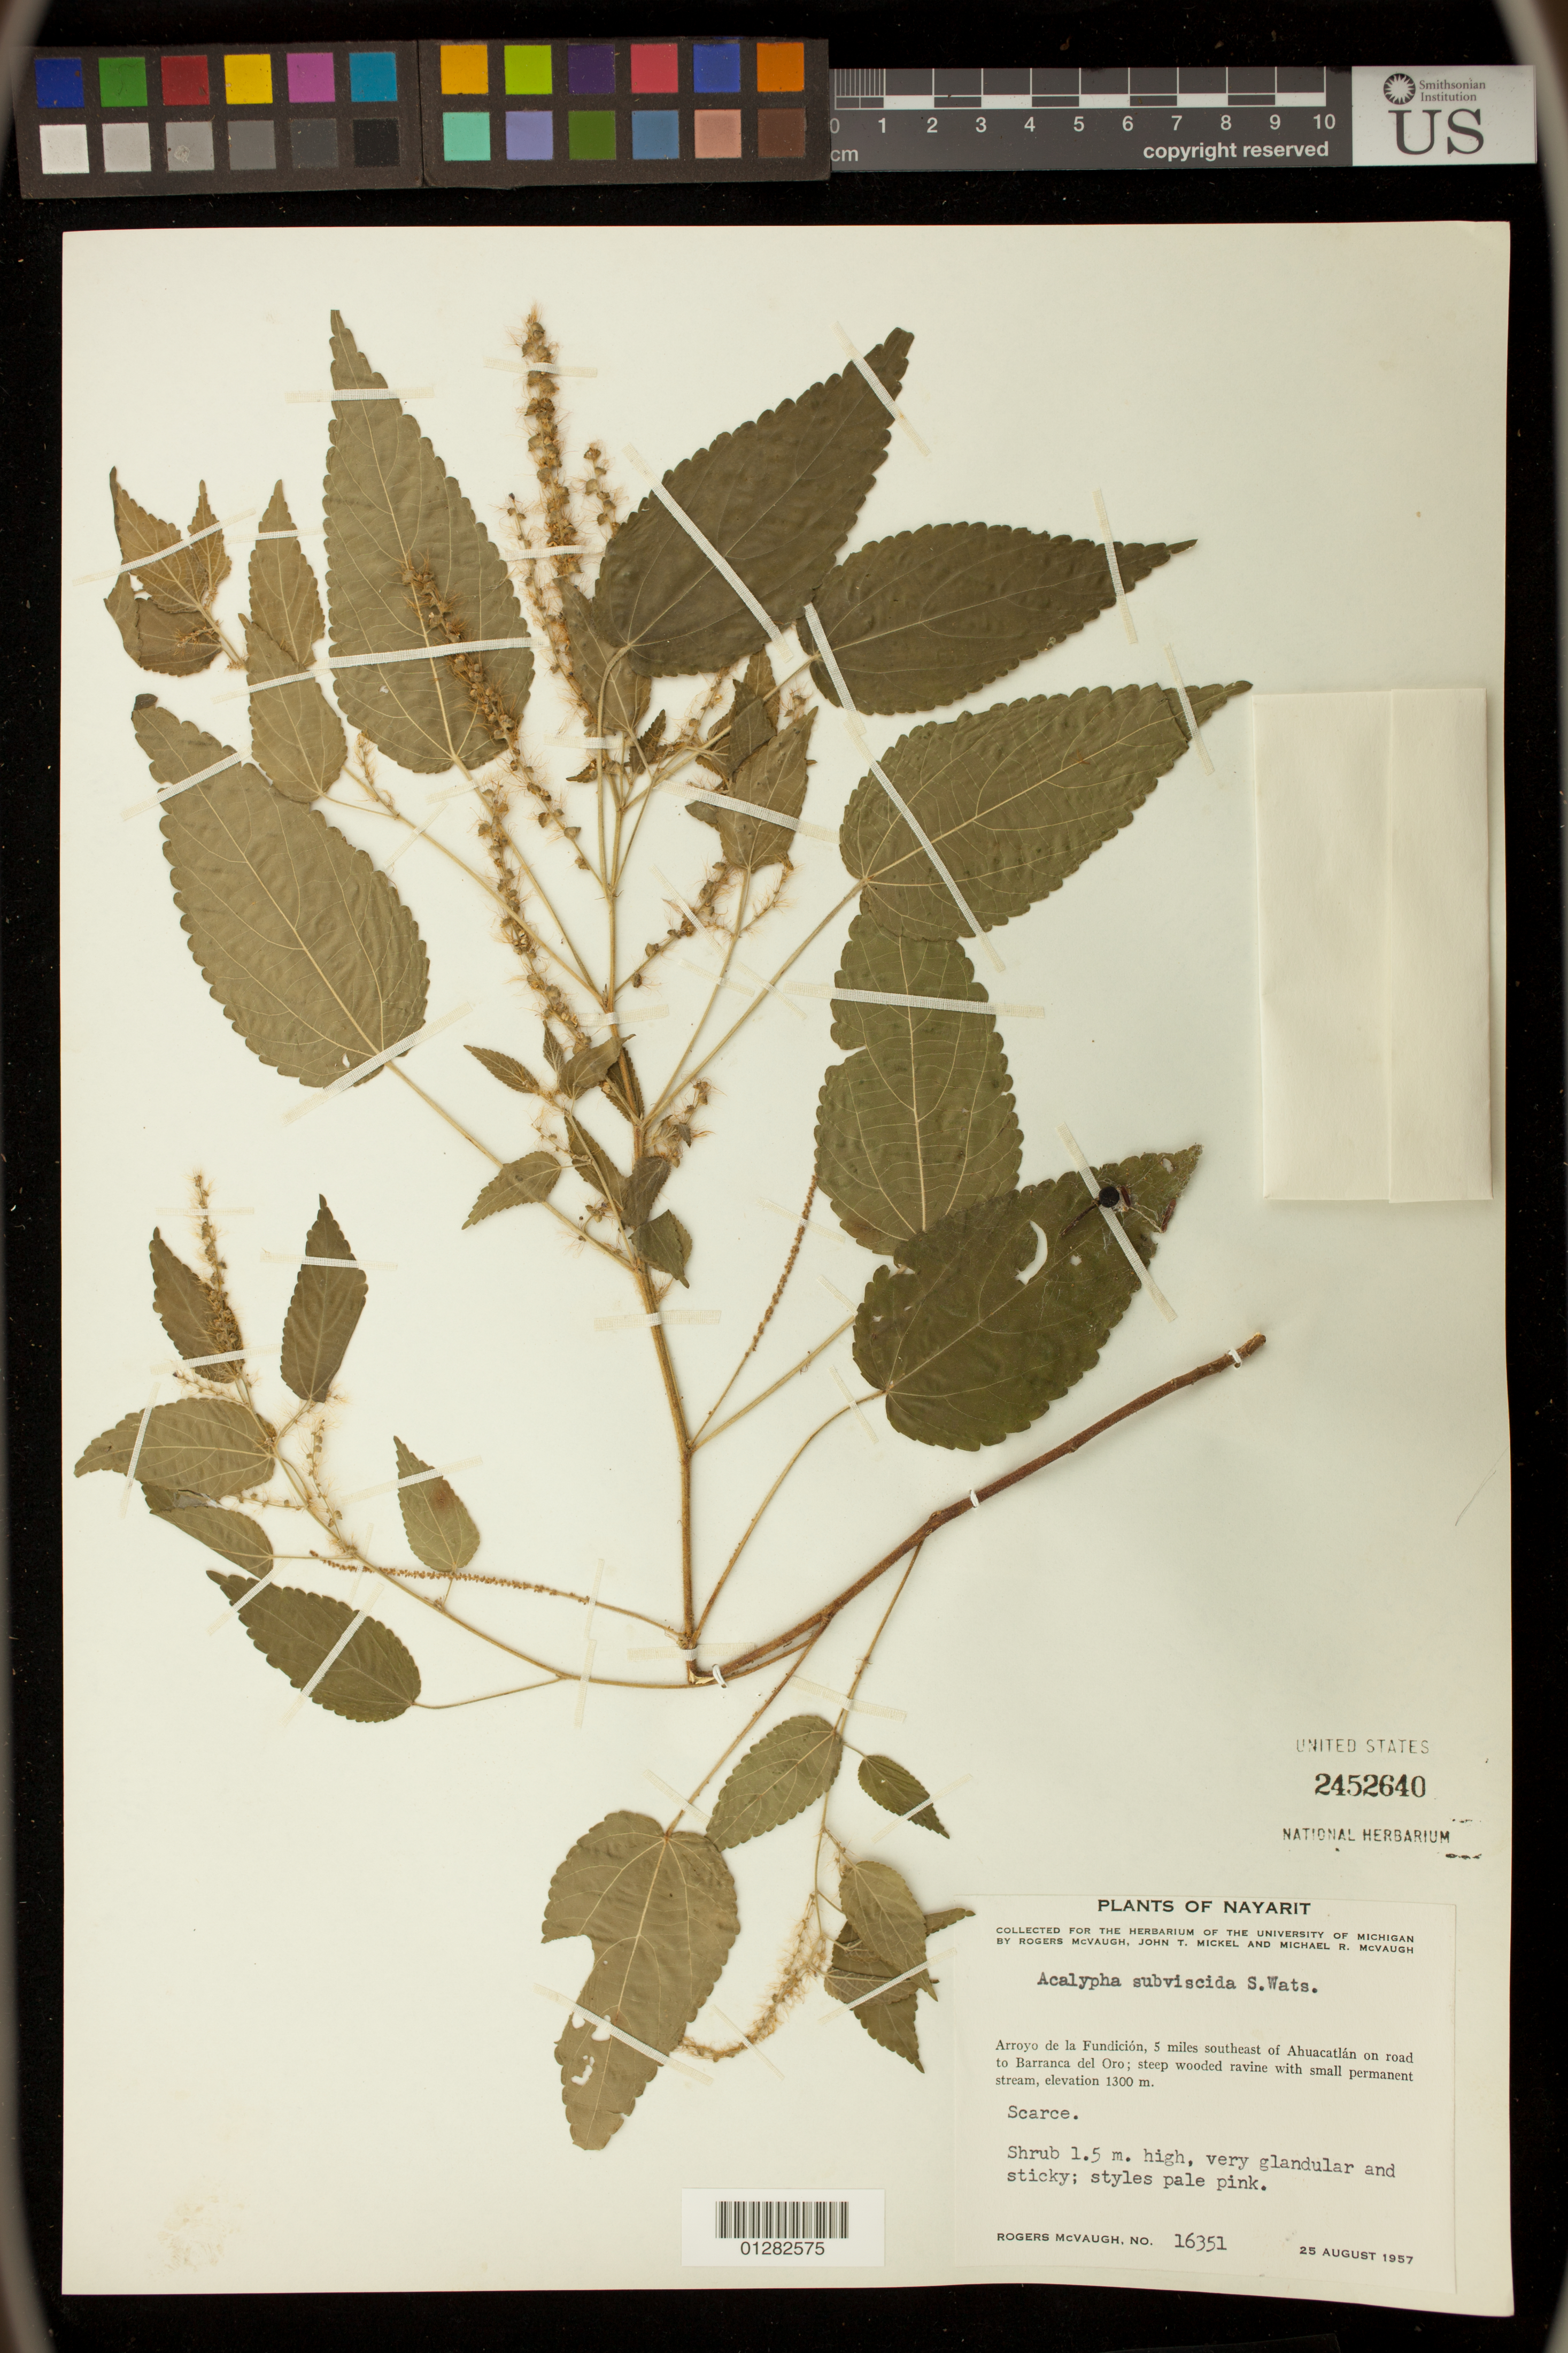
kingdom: Plantae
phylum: Tracheophyta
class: Magnoliopsida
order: Malpighiales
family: Euphorbiaceae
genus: Acalypha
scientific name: Acalypha subviscida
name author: S. Watson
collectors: G. F. Gaumer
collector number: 16351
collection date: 1957-08-25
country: Mexico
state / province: Nayarit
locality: Arroyo de la Fundicion, 5 miles southeast of Ahuacatlan on road to Barranca del Oro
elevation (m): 1300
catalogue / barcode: US 2452640